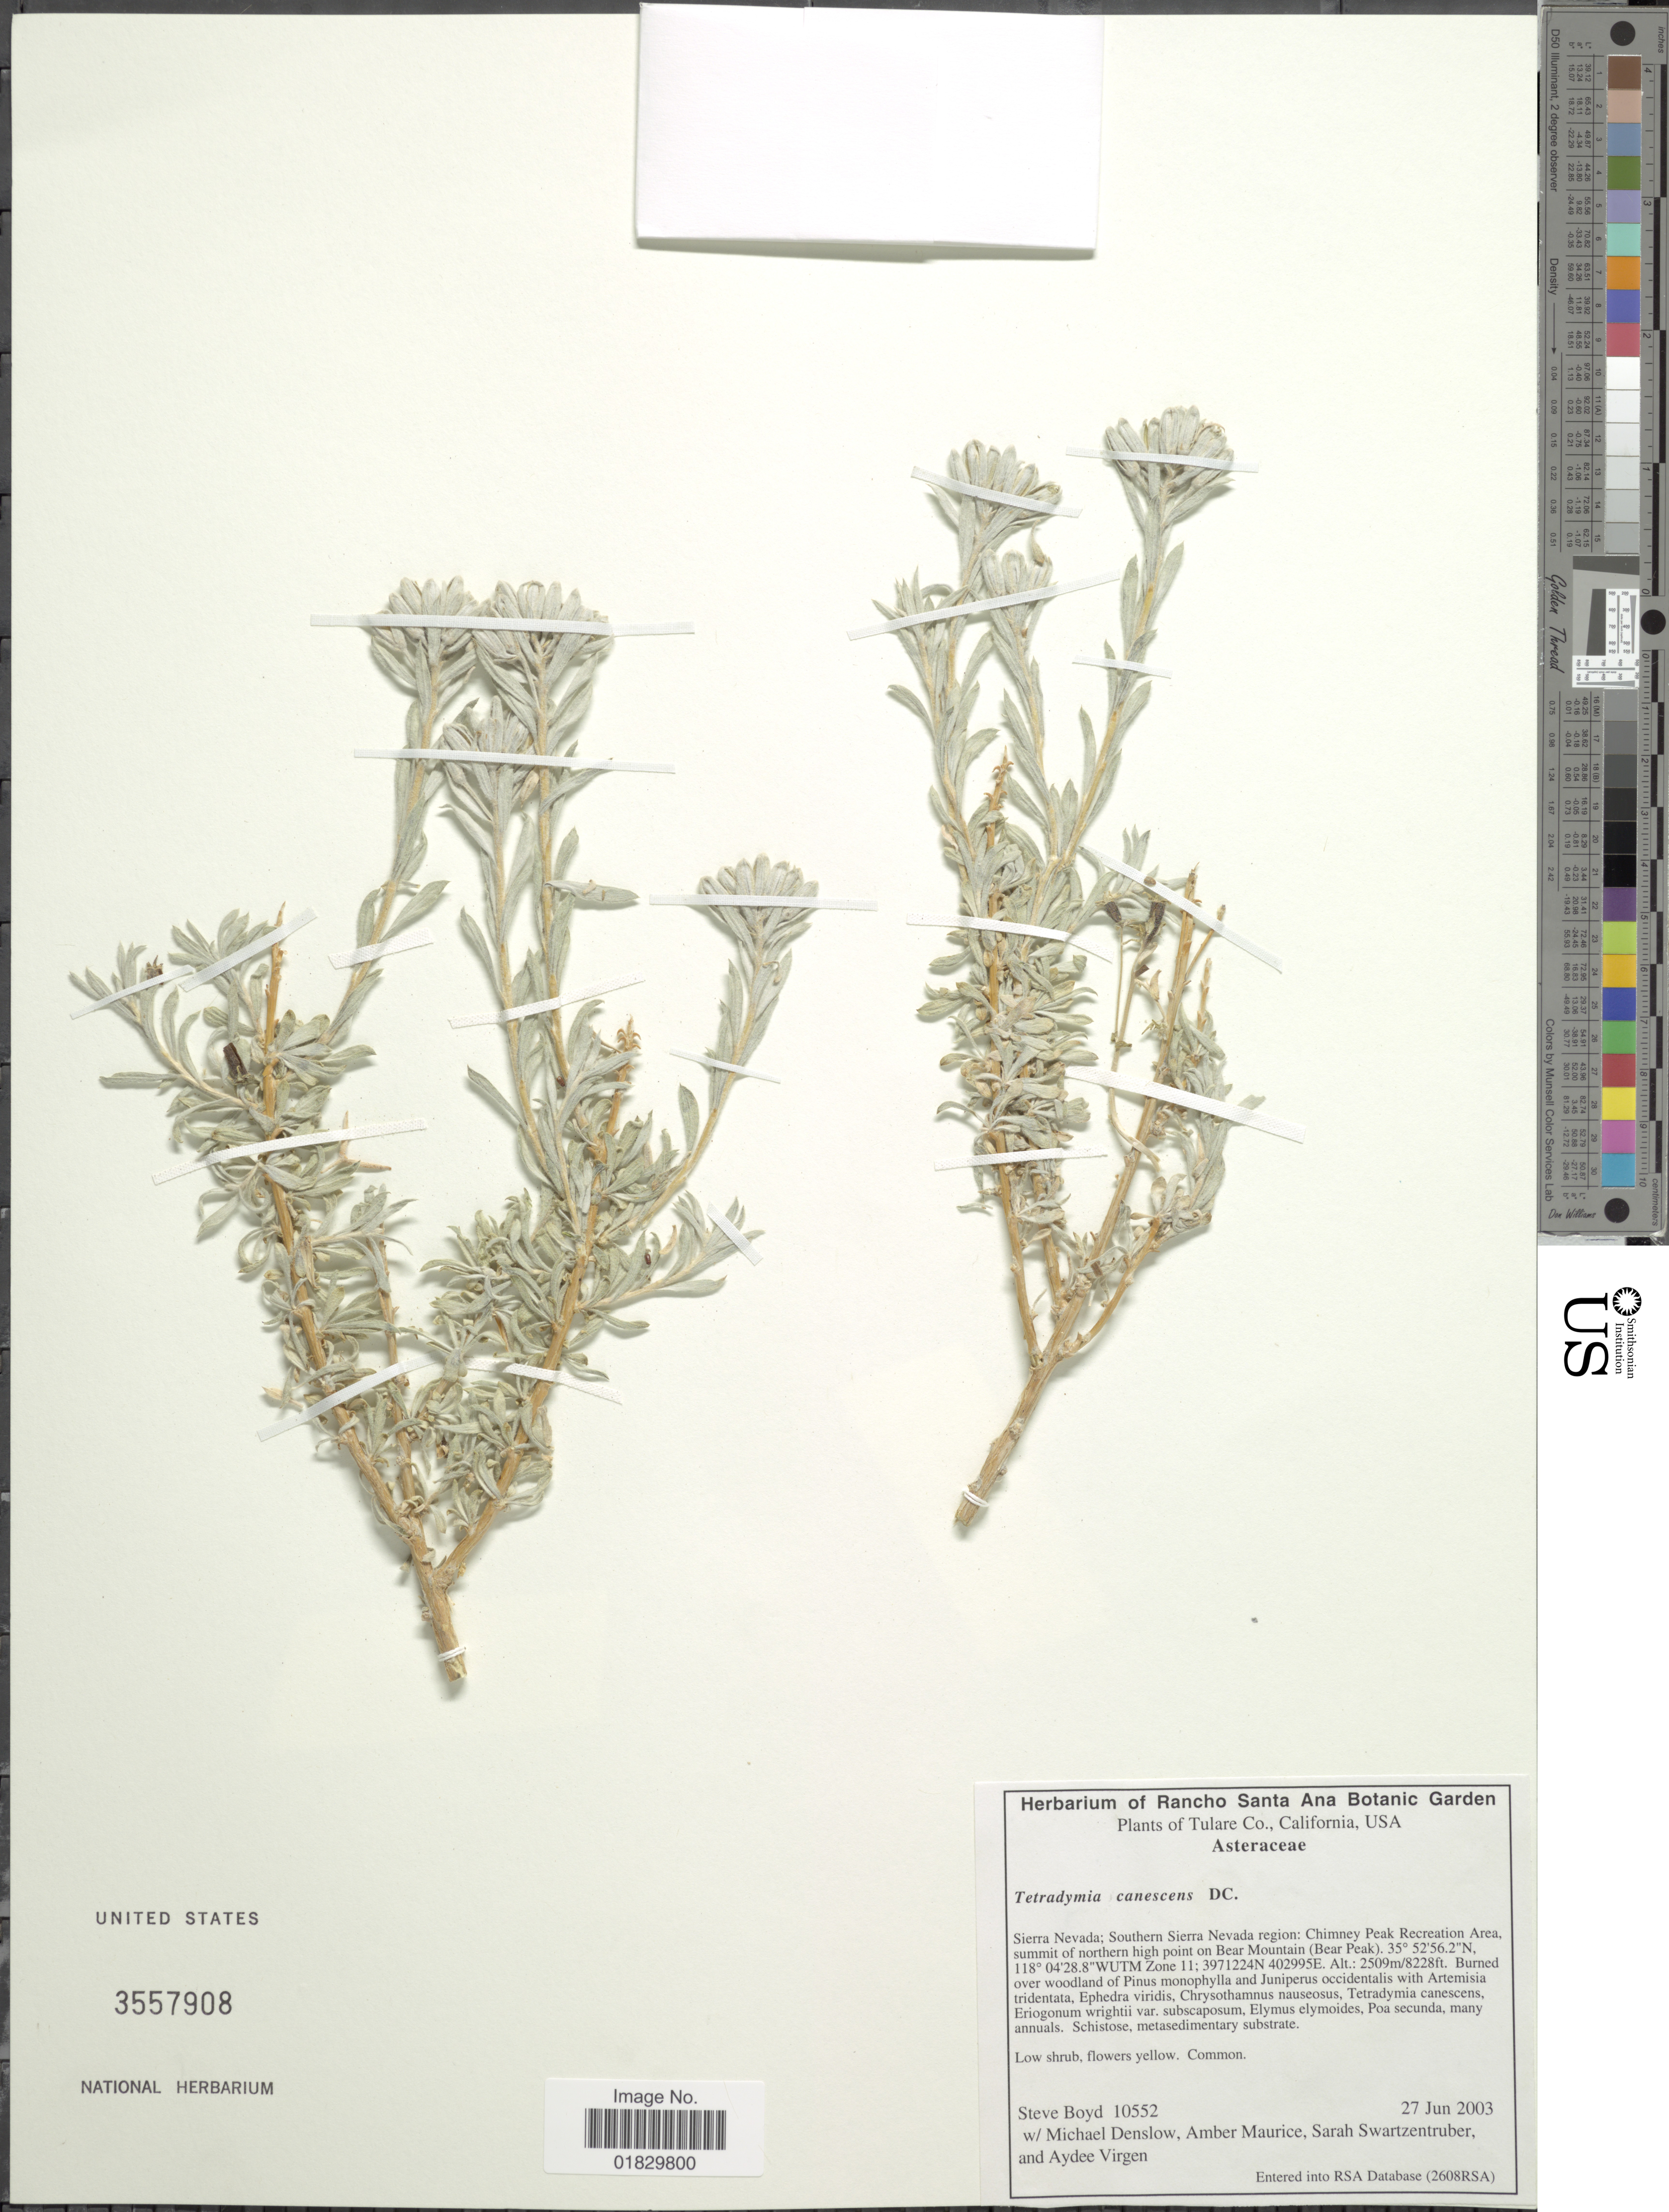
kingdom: Plantae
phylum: Tracheophyta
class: Magnoliopsida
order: Asterales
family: Asteraceae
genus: Tetradymia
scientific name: Tetradymia canescens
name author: DC.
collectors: S. Boyd, M. Denslow, A. Mauriice, S. Swartzentruber & A. Virgen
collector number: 10552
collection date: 2003-06-27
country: United States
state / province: California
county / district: Tulare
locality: Tulare Co., California, USA, Sierra Nevada: Southern Nevada region: Chimney Peak Recreation Area, summit northern high point on Mountain (Bear Peak)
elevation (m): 2509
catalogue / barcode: US 3557908